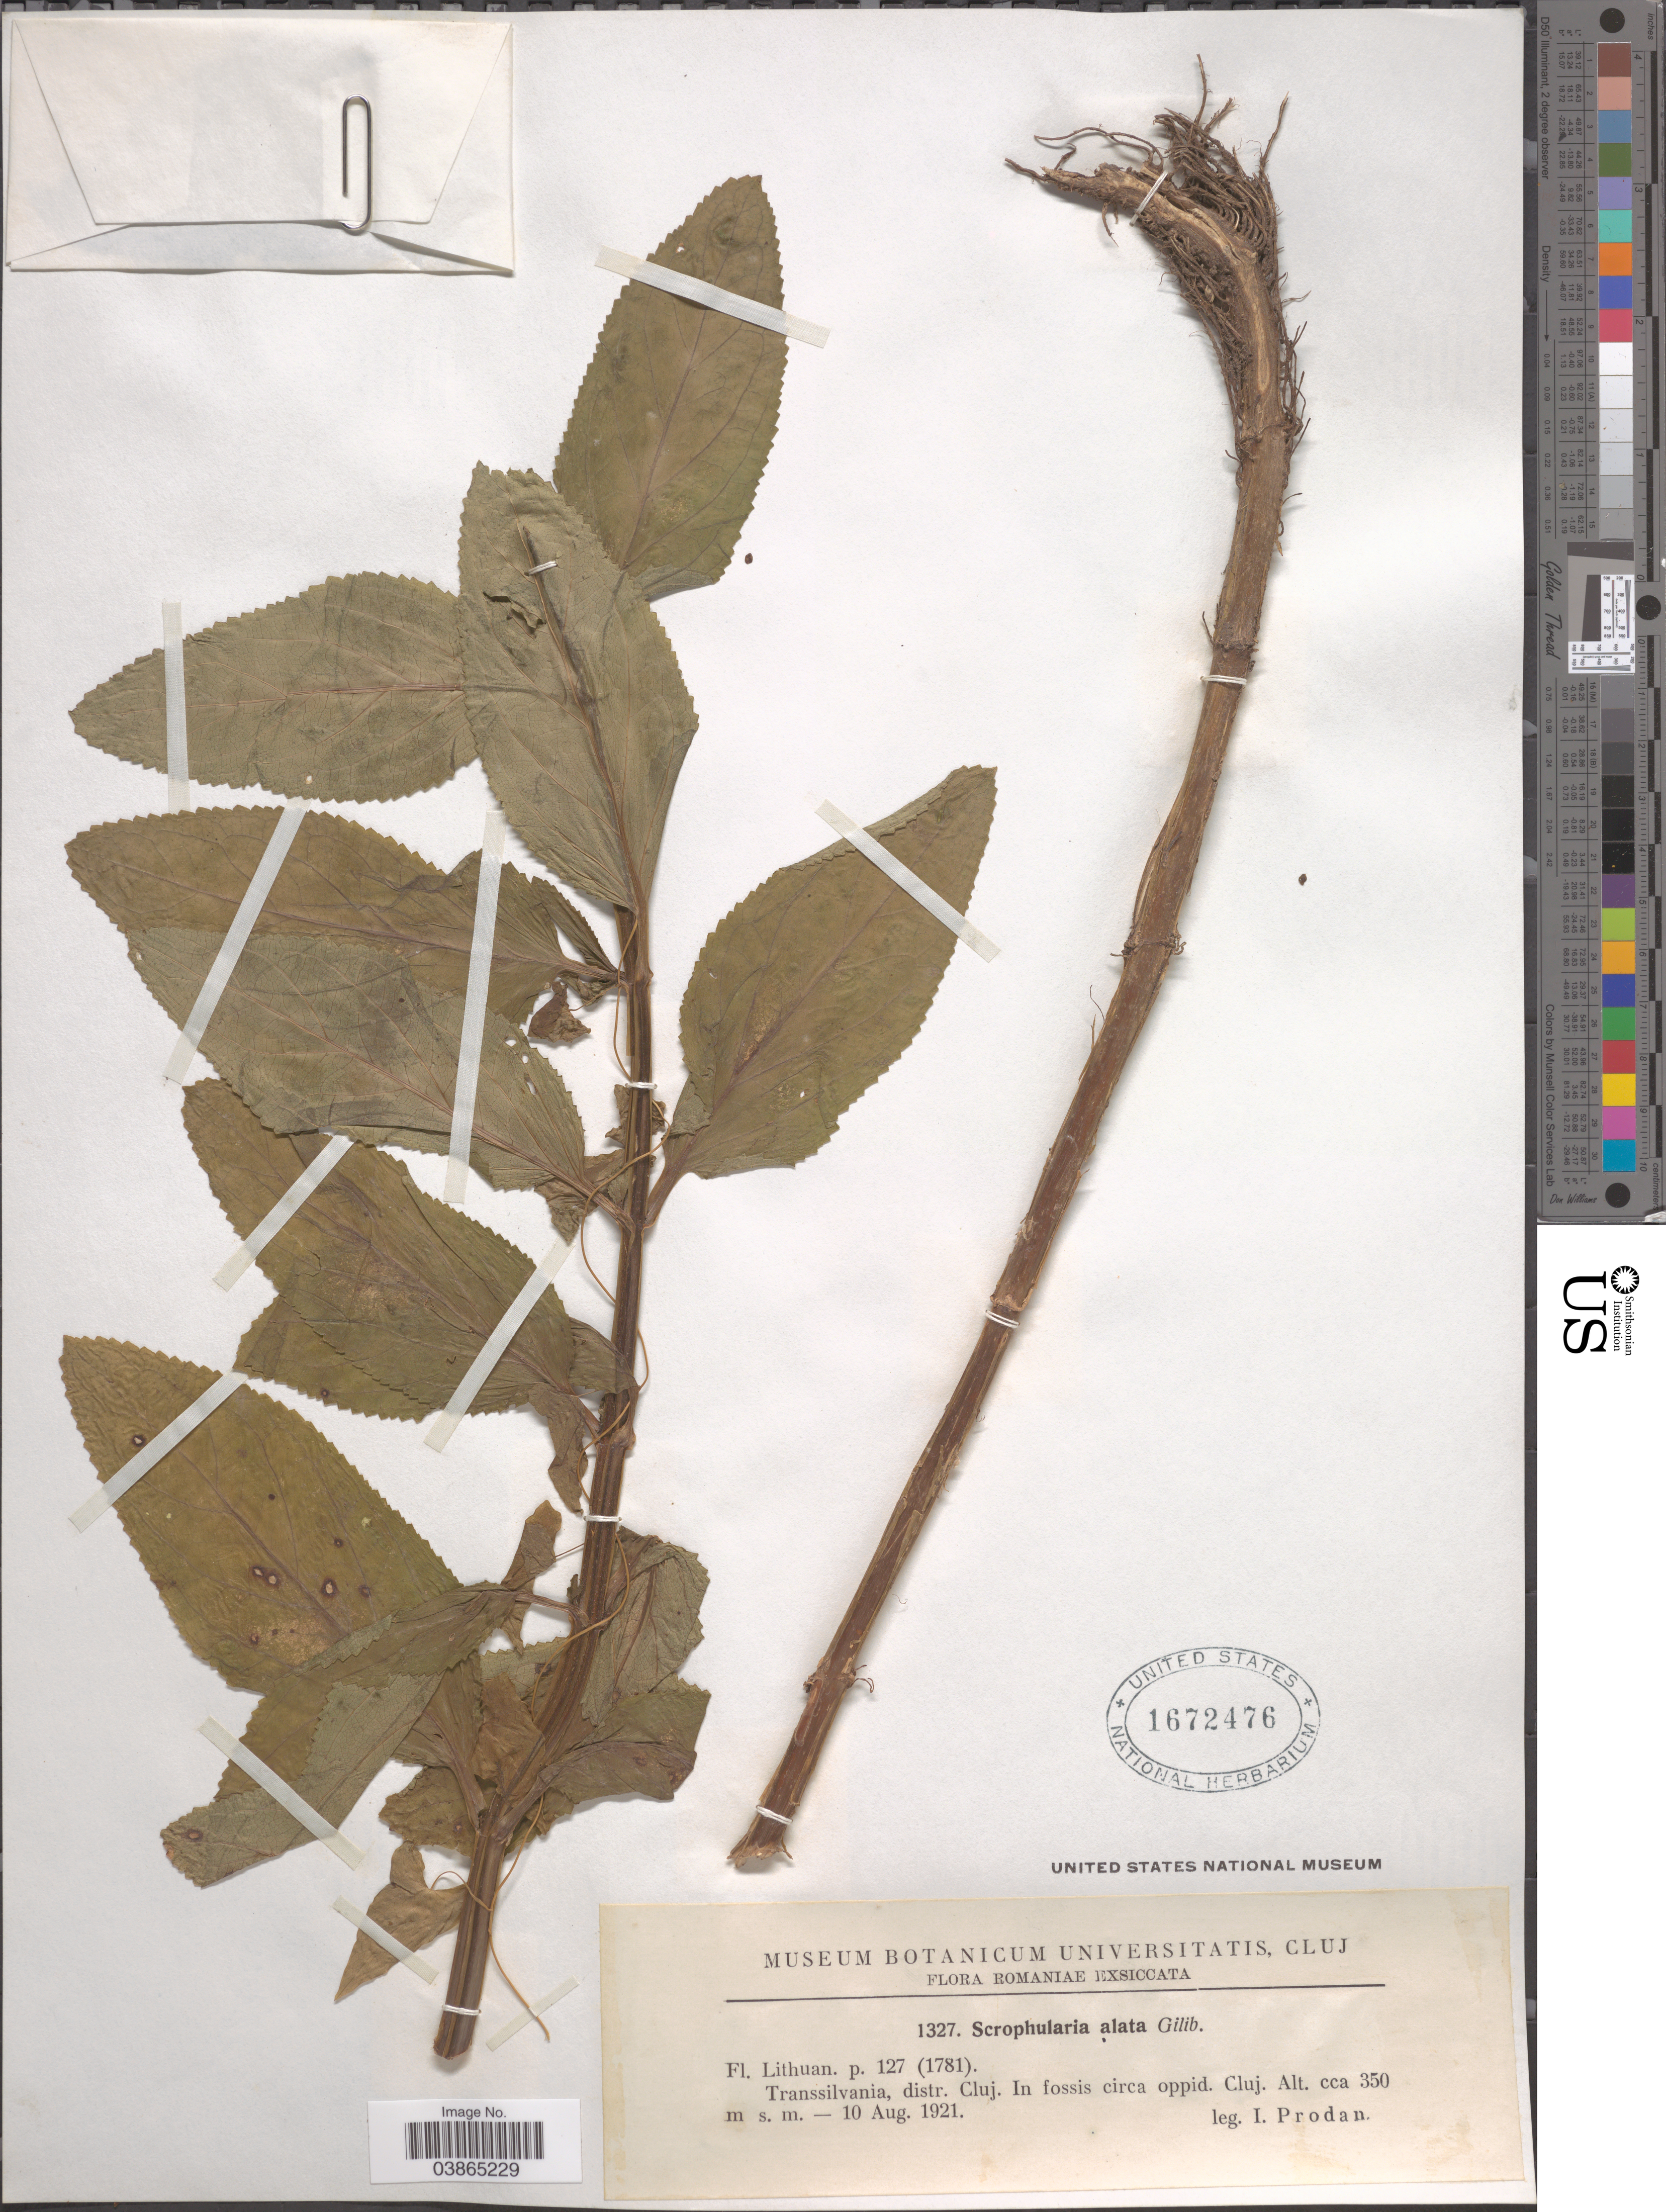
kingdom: Plantae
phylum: Tracheophyta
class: Magnoliopsida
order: Lamiales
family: Scrophulariaceae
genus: Scrophularia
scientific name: Scrophularia alata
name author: A. Gray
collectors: I. Prodán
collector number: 1327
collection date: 1921-08-10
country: Romania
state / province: Cluj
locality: Transsilvania, distr. Cluj. In fossis circa oppid. Cluj.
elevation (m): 350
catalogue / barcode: US 1672476